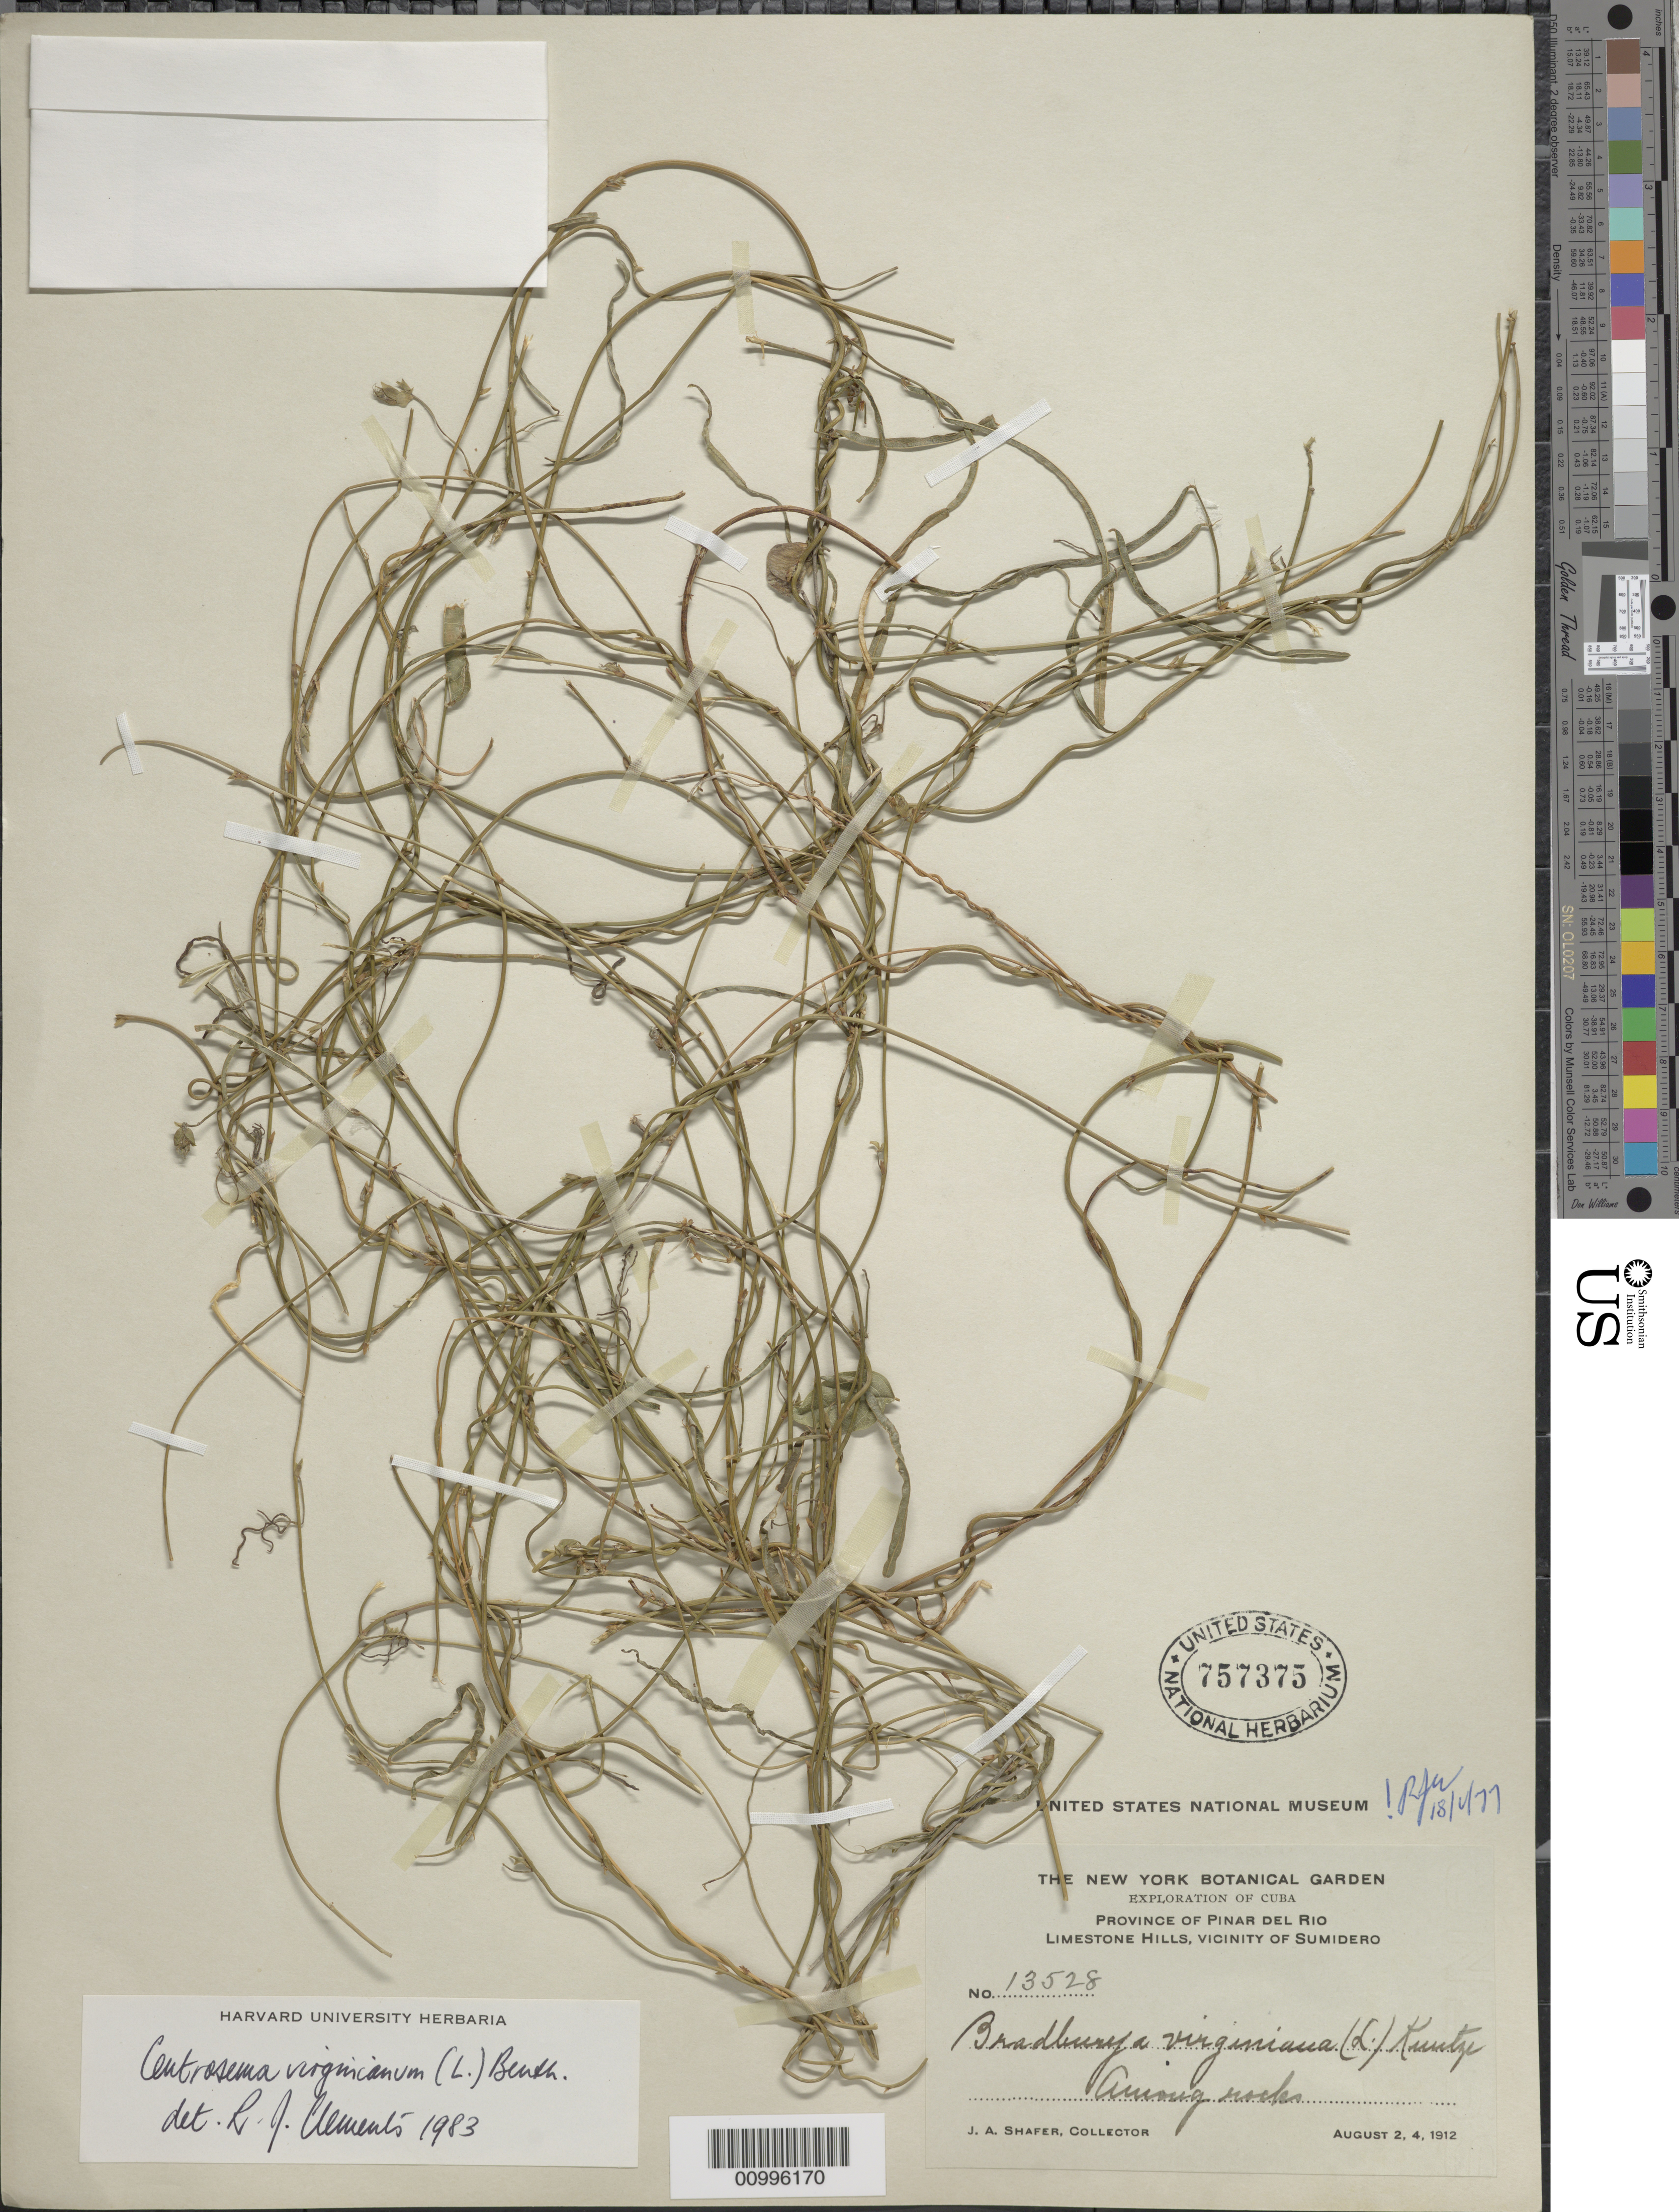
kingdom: Plantae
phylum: Tracheophyta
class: Magnoliopsida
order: Fabales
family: Fabaceae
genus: Centrosema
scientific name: Centrosema virginianum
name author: (L.) Benth.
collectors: J. A. Shafer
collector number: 13528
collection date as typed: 02 Aug 1912 and 04 Aug 1912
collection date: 1912-08-02,1912-08-04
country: Cuba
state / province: Pinar del Rio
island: Cuba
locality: Limestone hills, vicinity of Sumidero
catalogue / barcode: US 757375